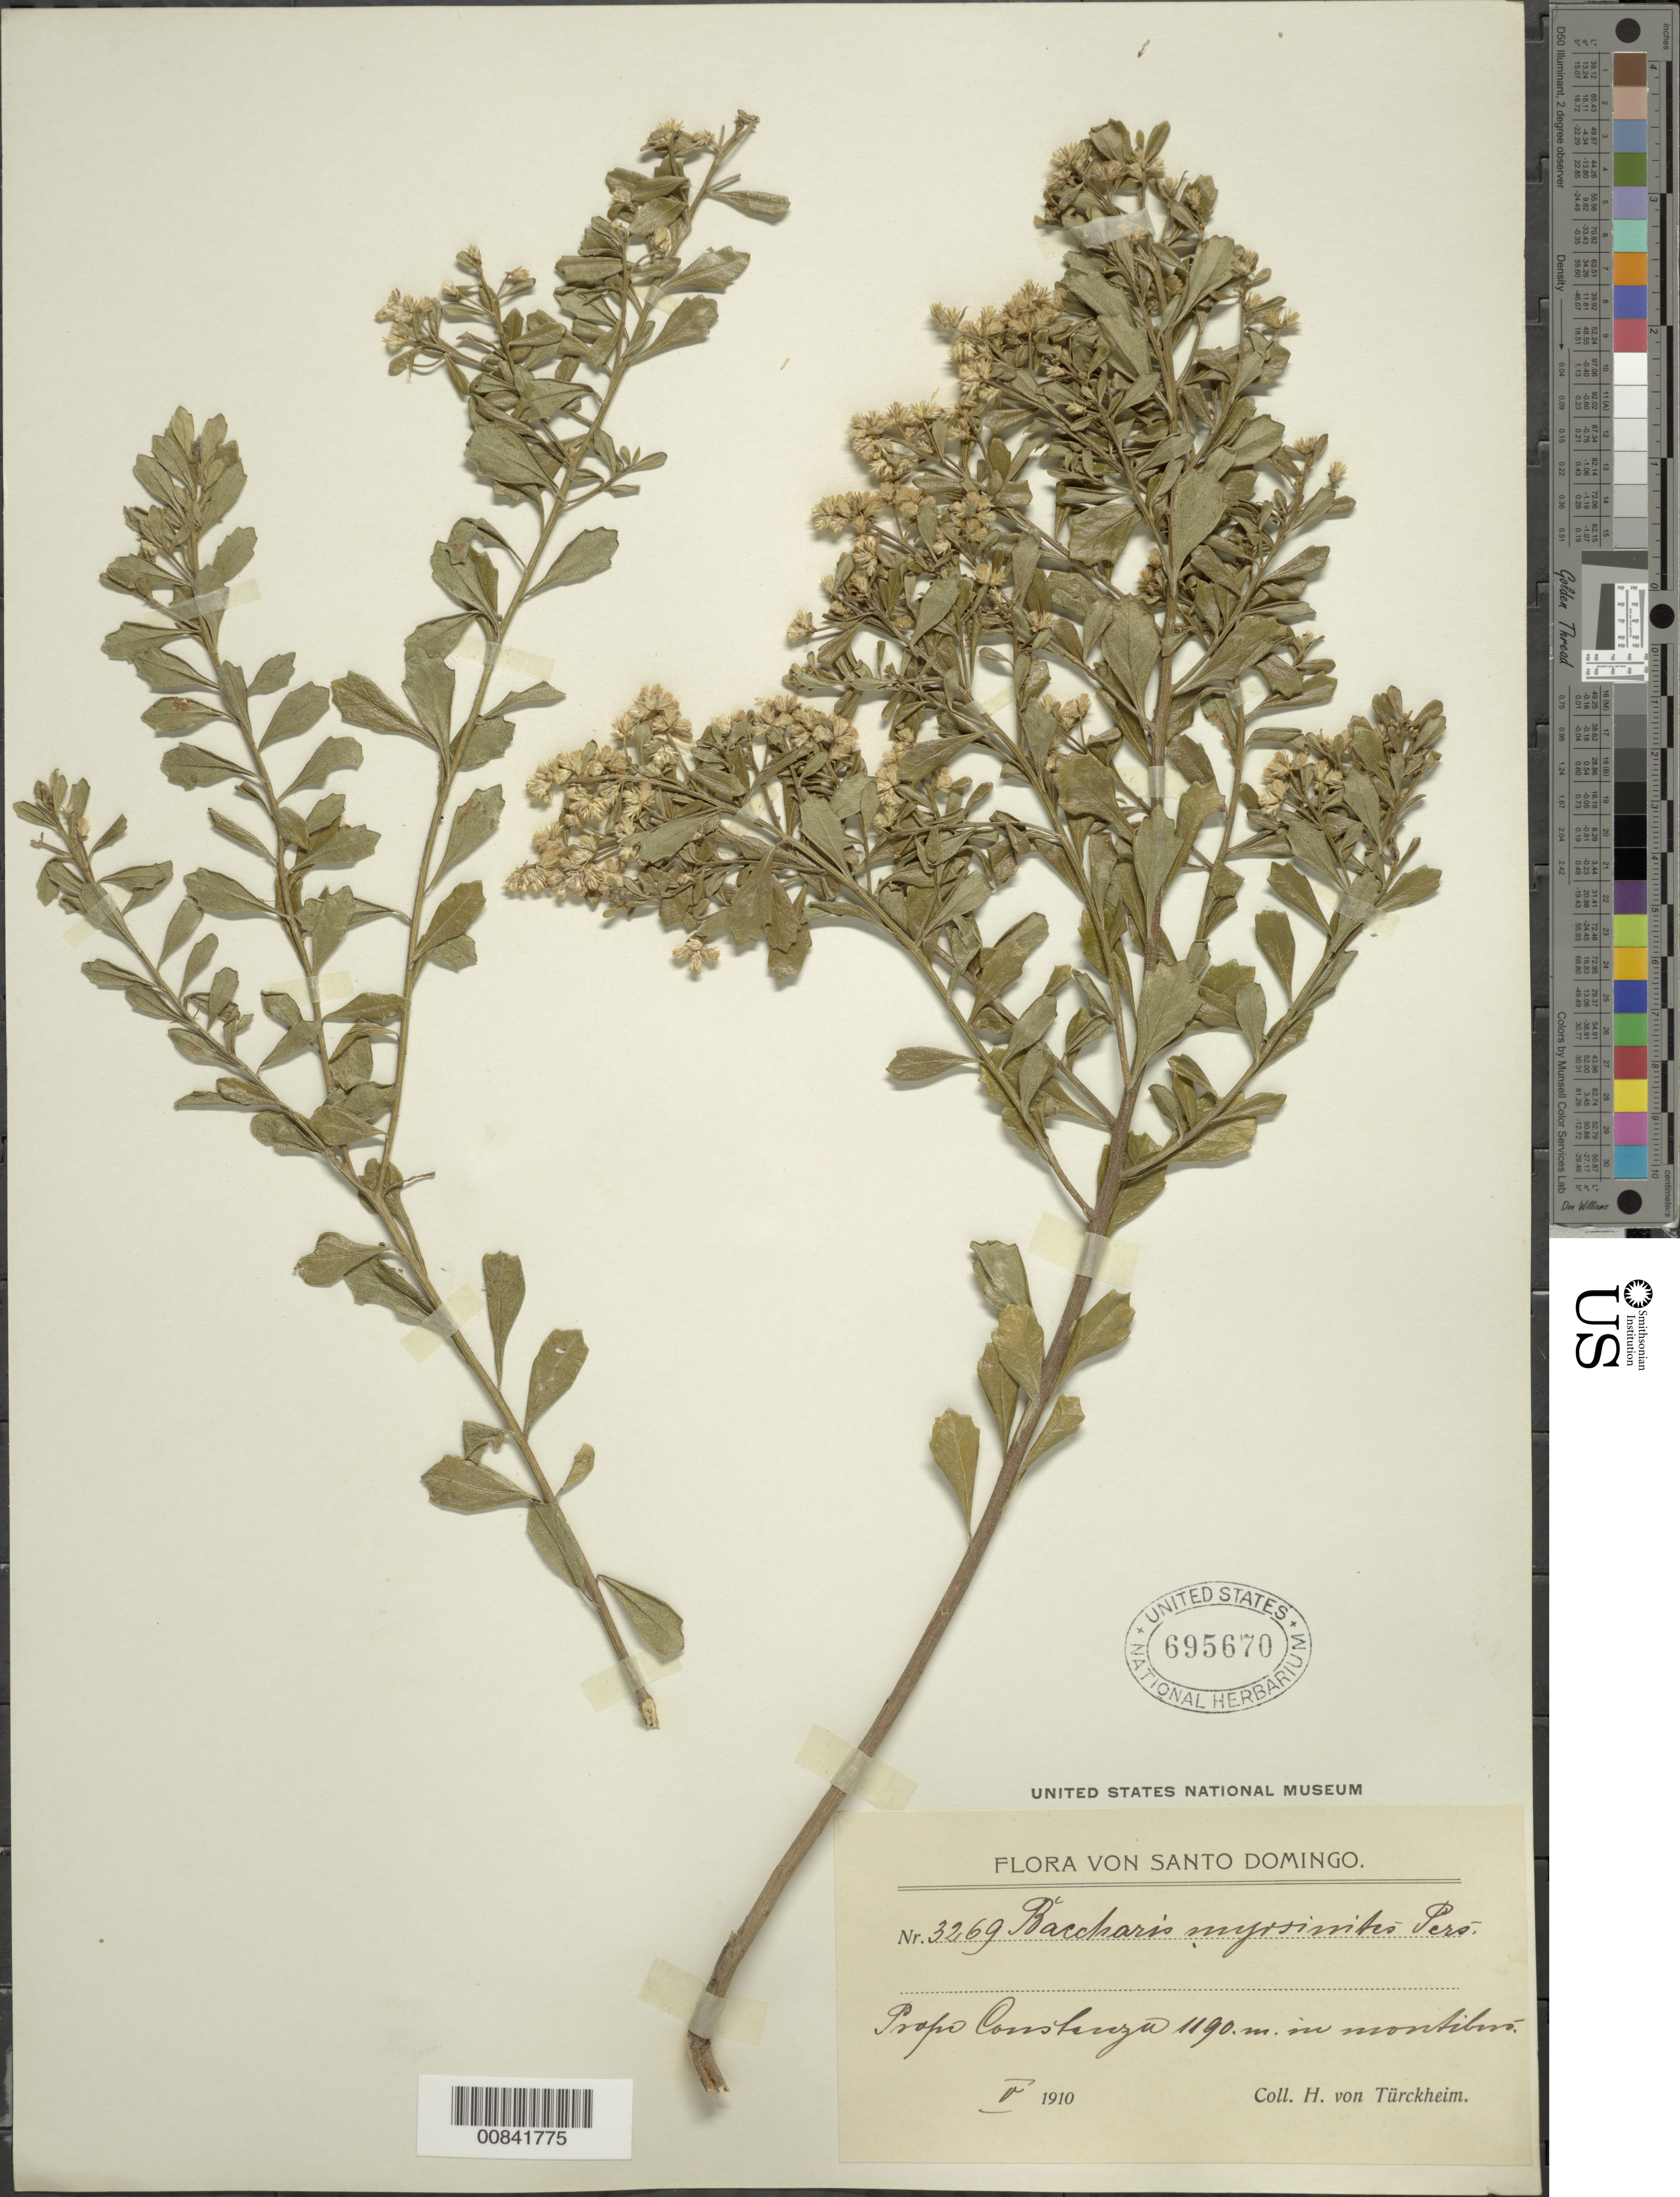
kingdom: Plantae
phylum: Tracheophyta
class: Magnoliopsida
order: Asterales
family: Asteraceae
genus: Baccharis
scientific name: Baccharis myrsinites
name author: Pers.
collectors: H. von Türckheim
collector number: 3269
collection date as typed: May 1910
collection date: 1910-05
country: Dominican Republic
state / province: La Vega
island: Hispaniola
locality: Constanza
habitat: "montibiss"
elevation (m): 1190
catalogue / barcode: US 695670